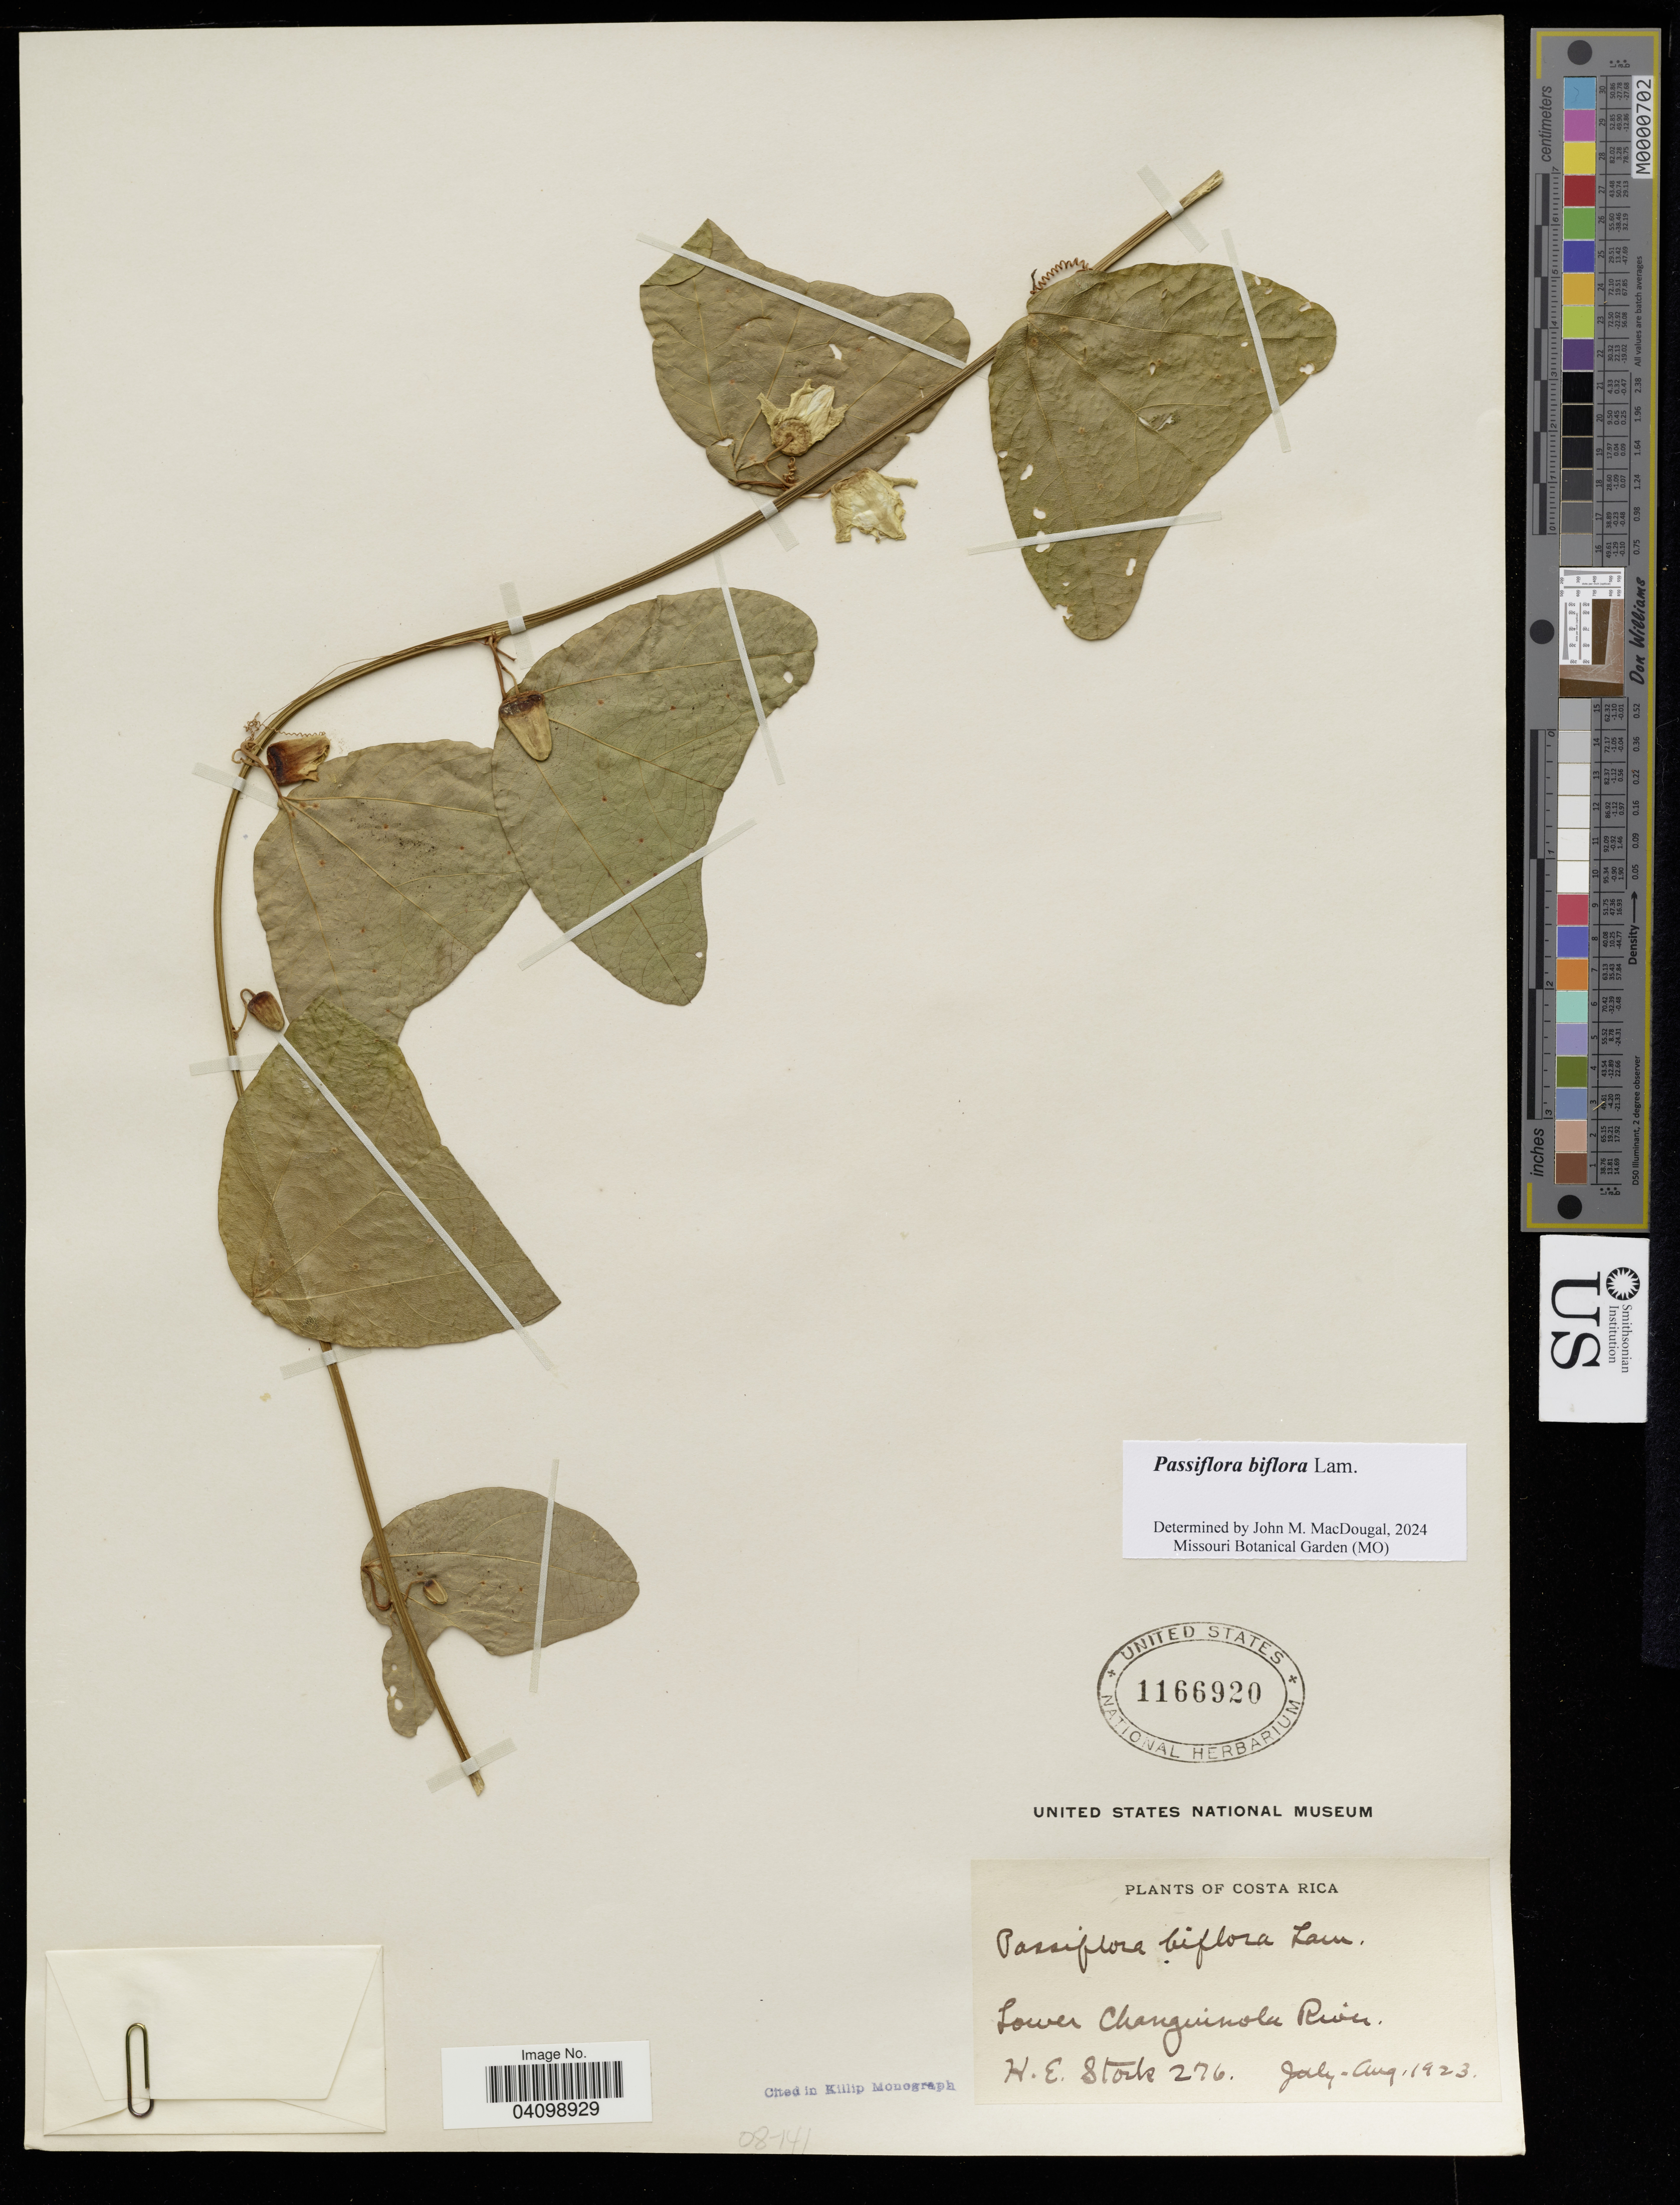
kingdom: Plantae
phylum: Tracheophyta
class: Magnoliopsida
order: Malpighiales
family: Passifloraceae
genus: Passiflora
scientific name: Passiflora biflora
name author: Lam.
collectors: E. Stork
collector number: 276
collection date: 1923-07/1923-08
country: Costa Rica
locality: Lower Changuinola River.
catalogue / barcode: US 1166920